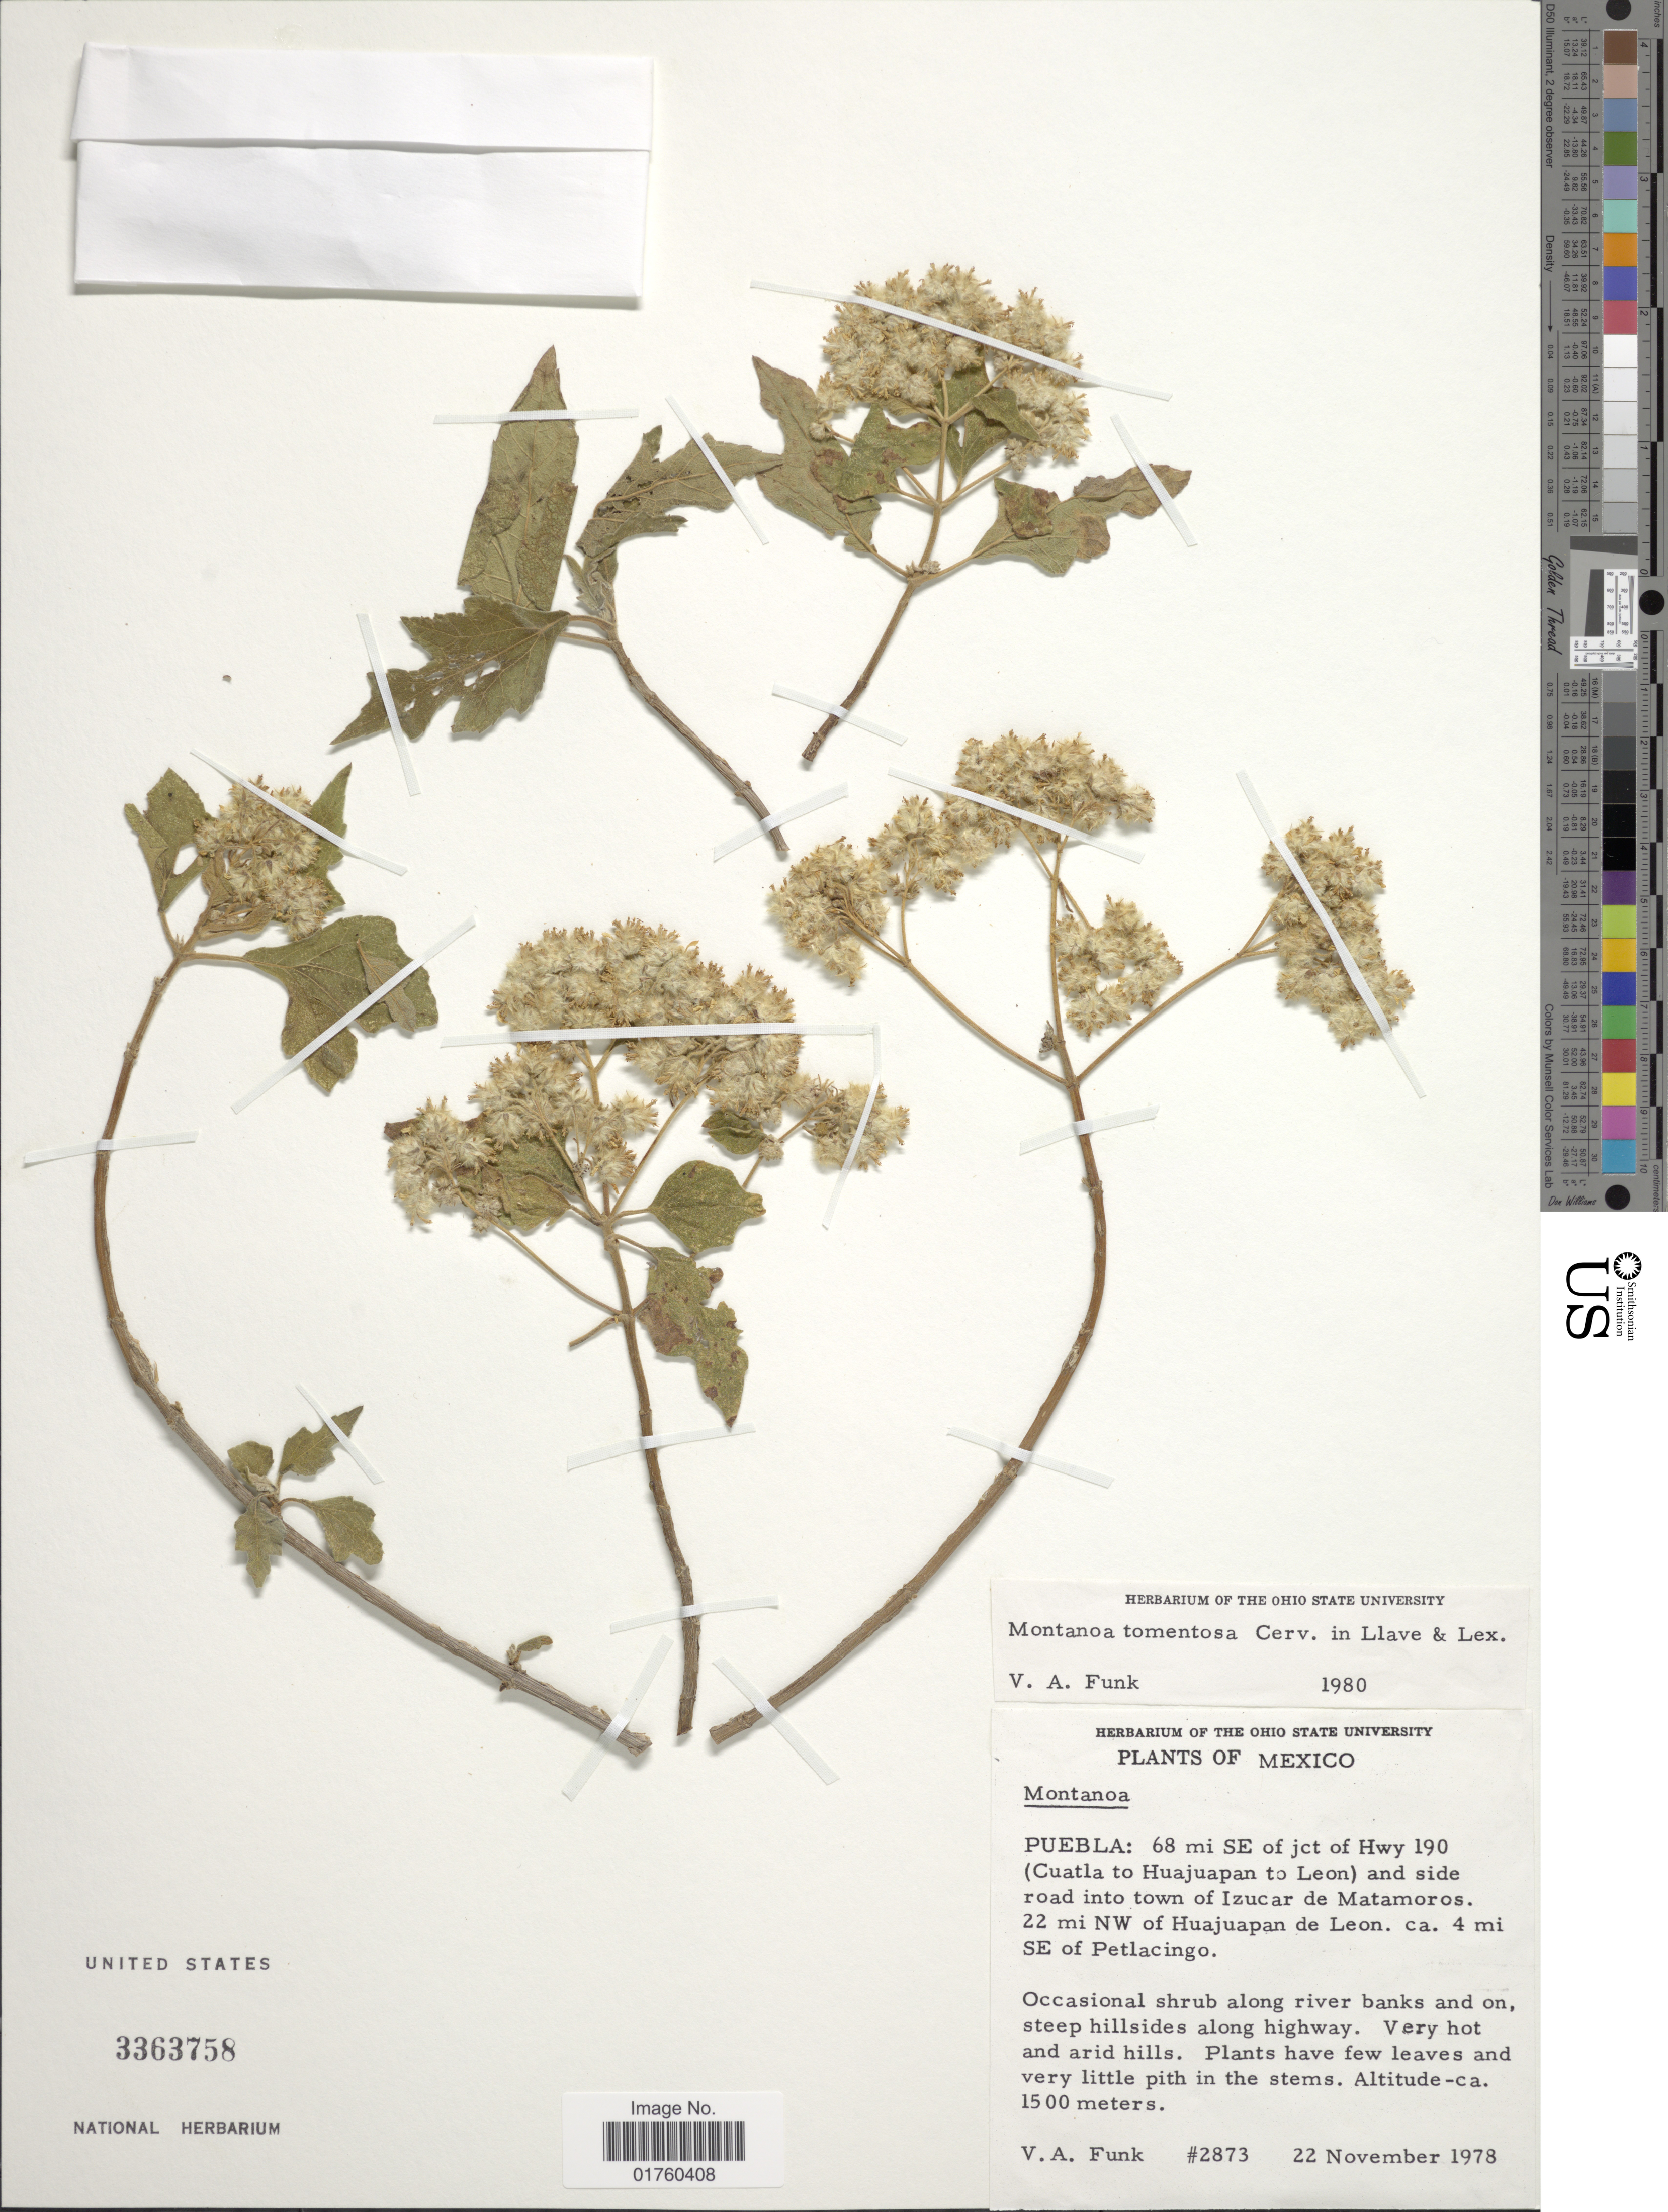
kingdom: Plantae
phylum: Tracheophyta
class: Magnoliopsida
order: Asterales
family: Asteraceae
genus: Montanoa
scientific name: Montanoa tomentosa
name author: Cerv.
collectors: V. Funk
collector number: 2873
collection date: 1978-11-22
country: Mexico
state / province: Puebla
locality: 68 mi SE of jct of Hwy 190 (Cuatla to Huajuapan to Leon) and side road into town of Izucar de Matamores. 22 mi NW of Huajuapan de Leon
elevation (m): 1500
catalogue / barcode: US 3363758